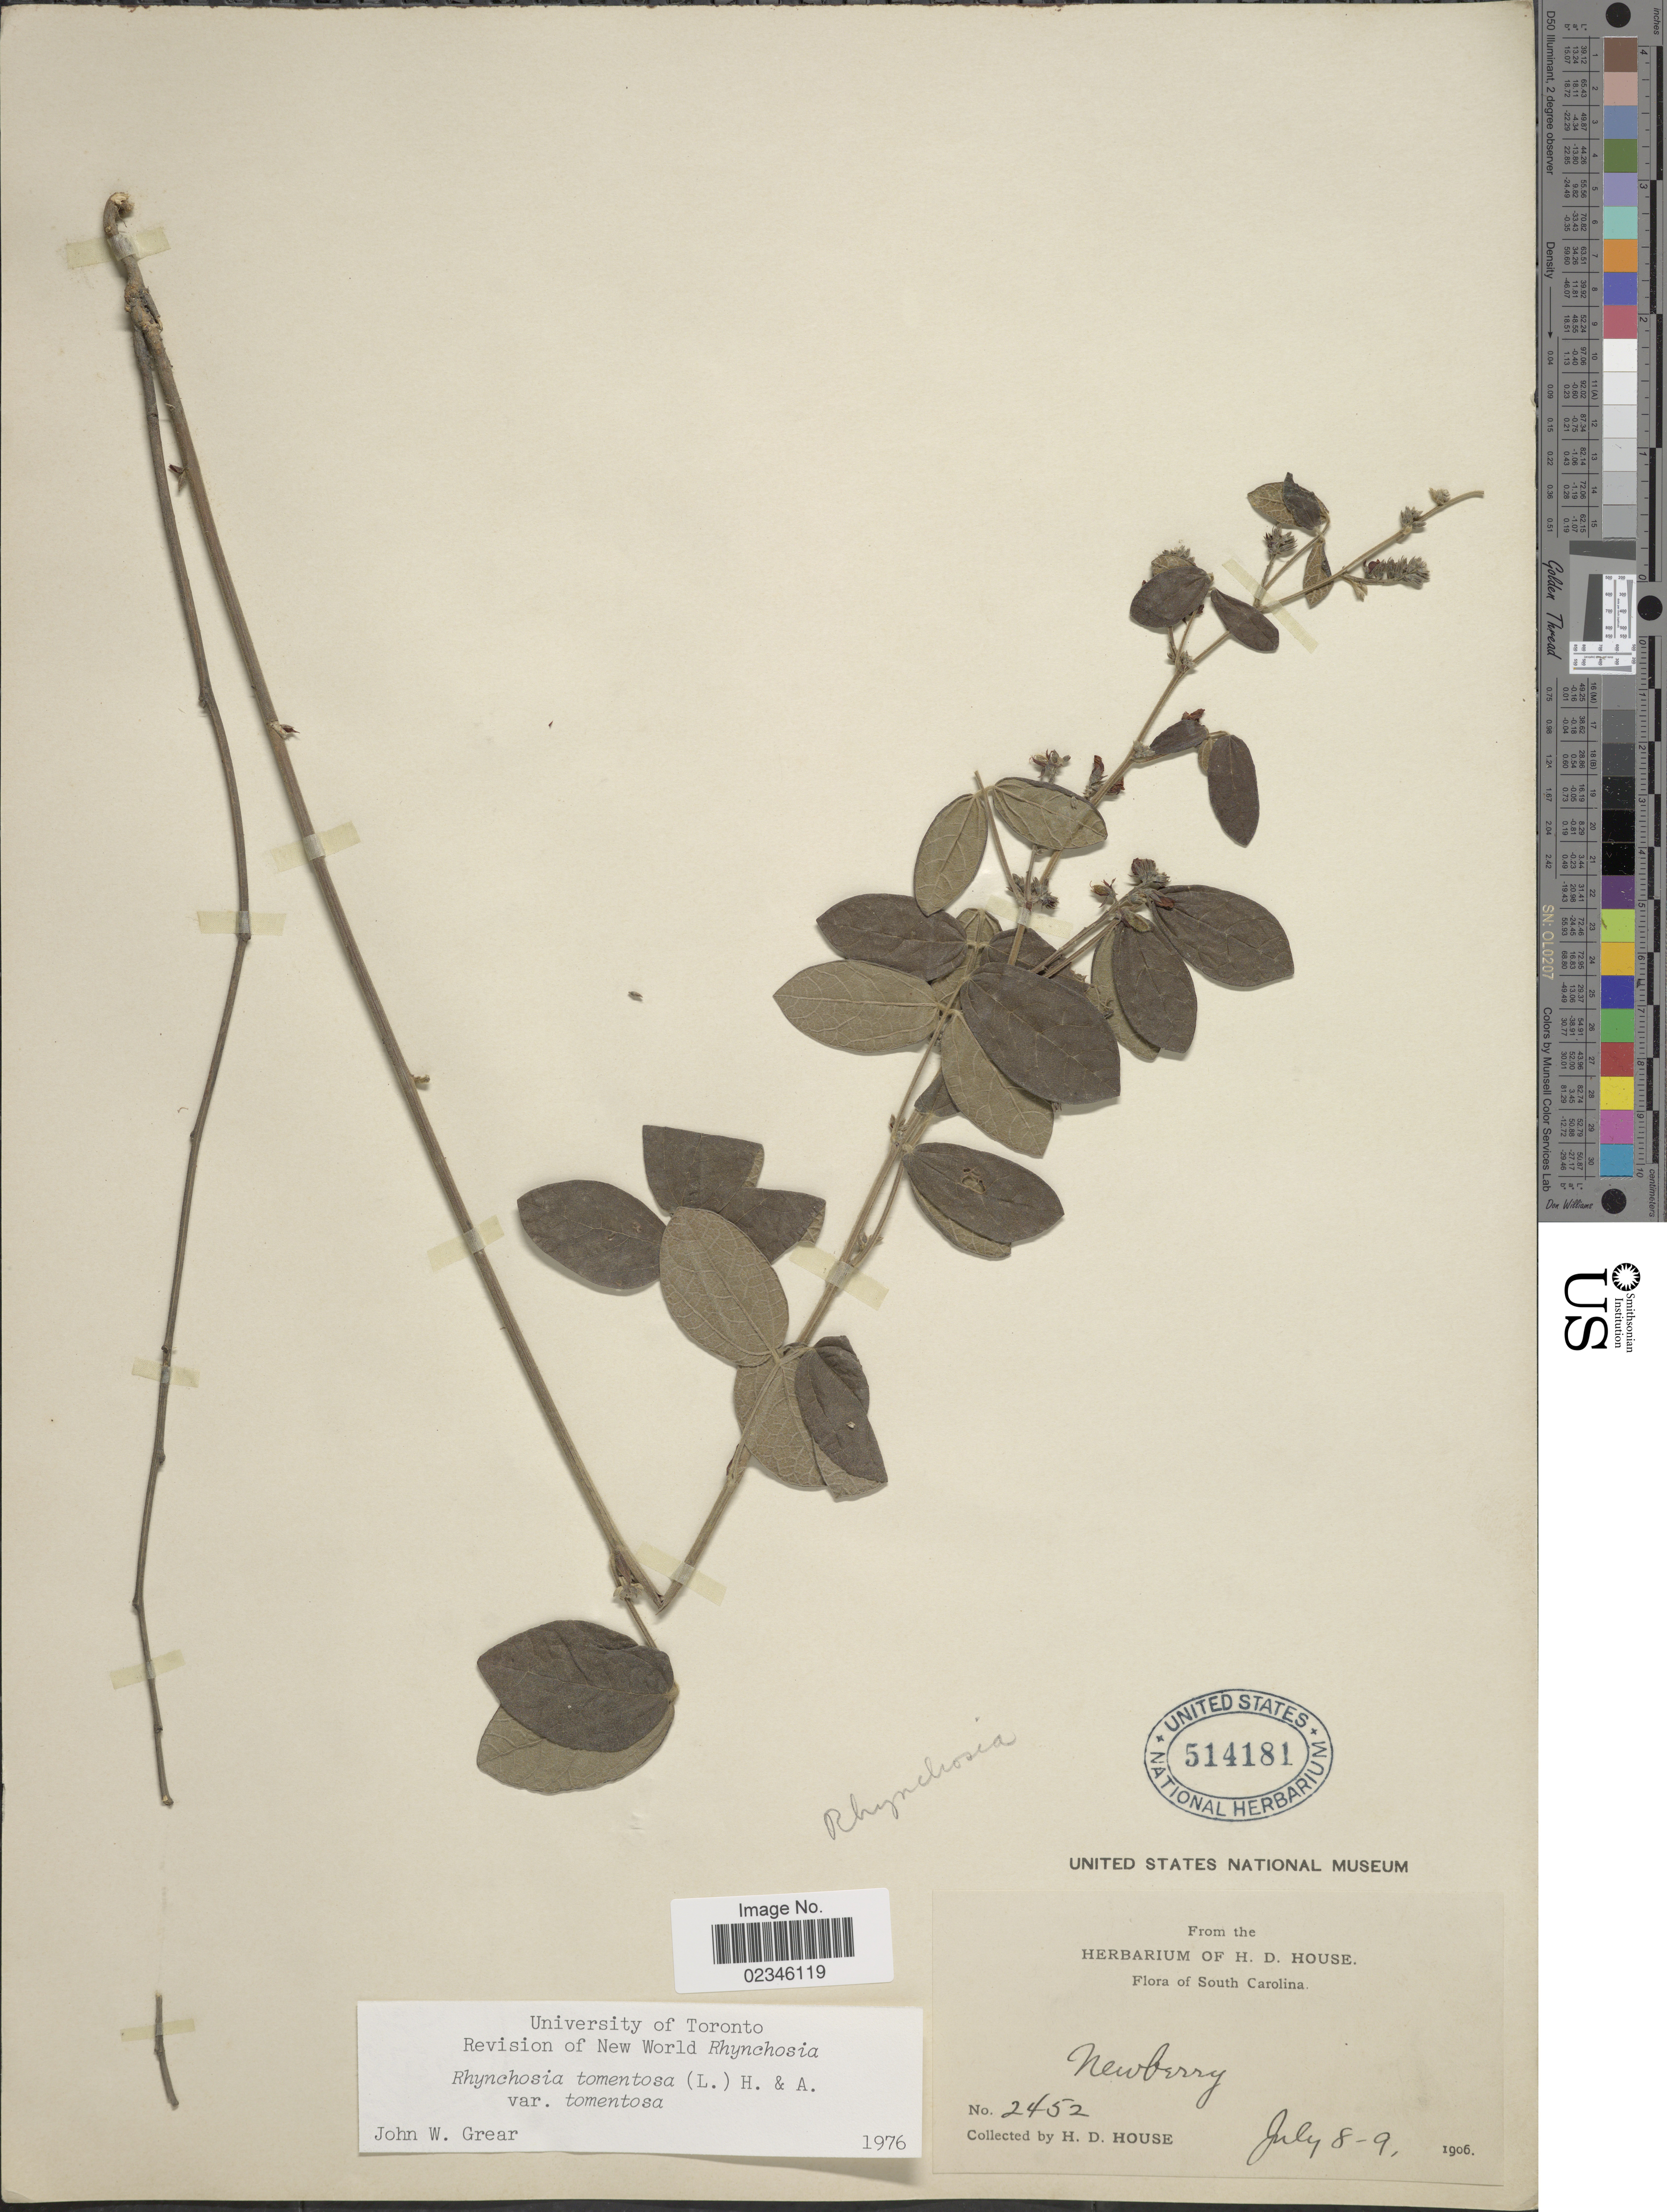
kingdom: Plantae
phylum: Tracheophyta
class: Magnoliopsida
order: Fabales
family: Fabaceae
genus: Rhynchosia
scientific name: Rhynchosia tomentosa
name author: (L.) Hook. & Arn.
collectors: H. D. House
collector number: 2452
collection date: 1906-07-08/1906-07-09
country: United States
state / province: South Carolina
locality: Newberry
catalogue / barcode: US 514181